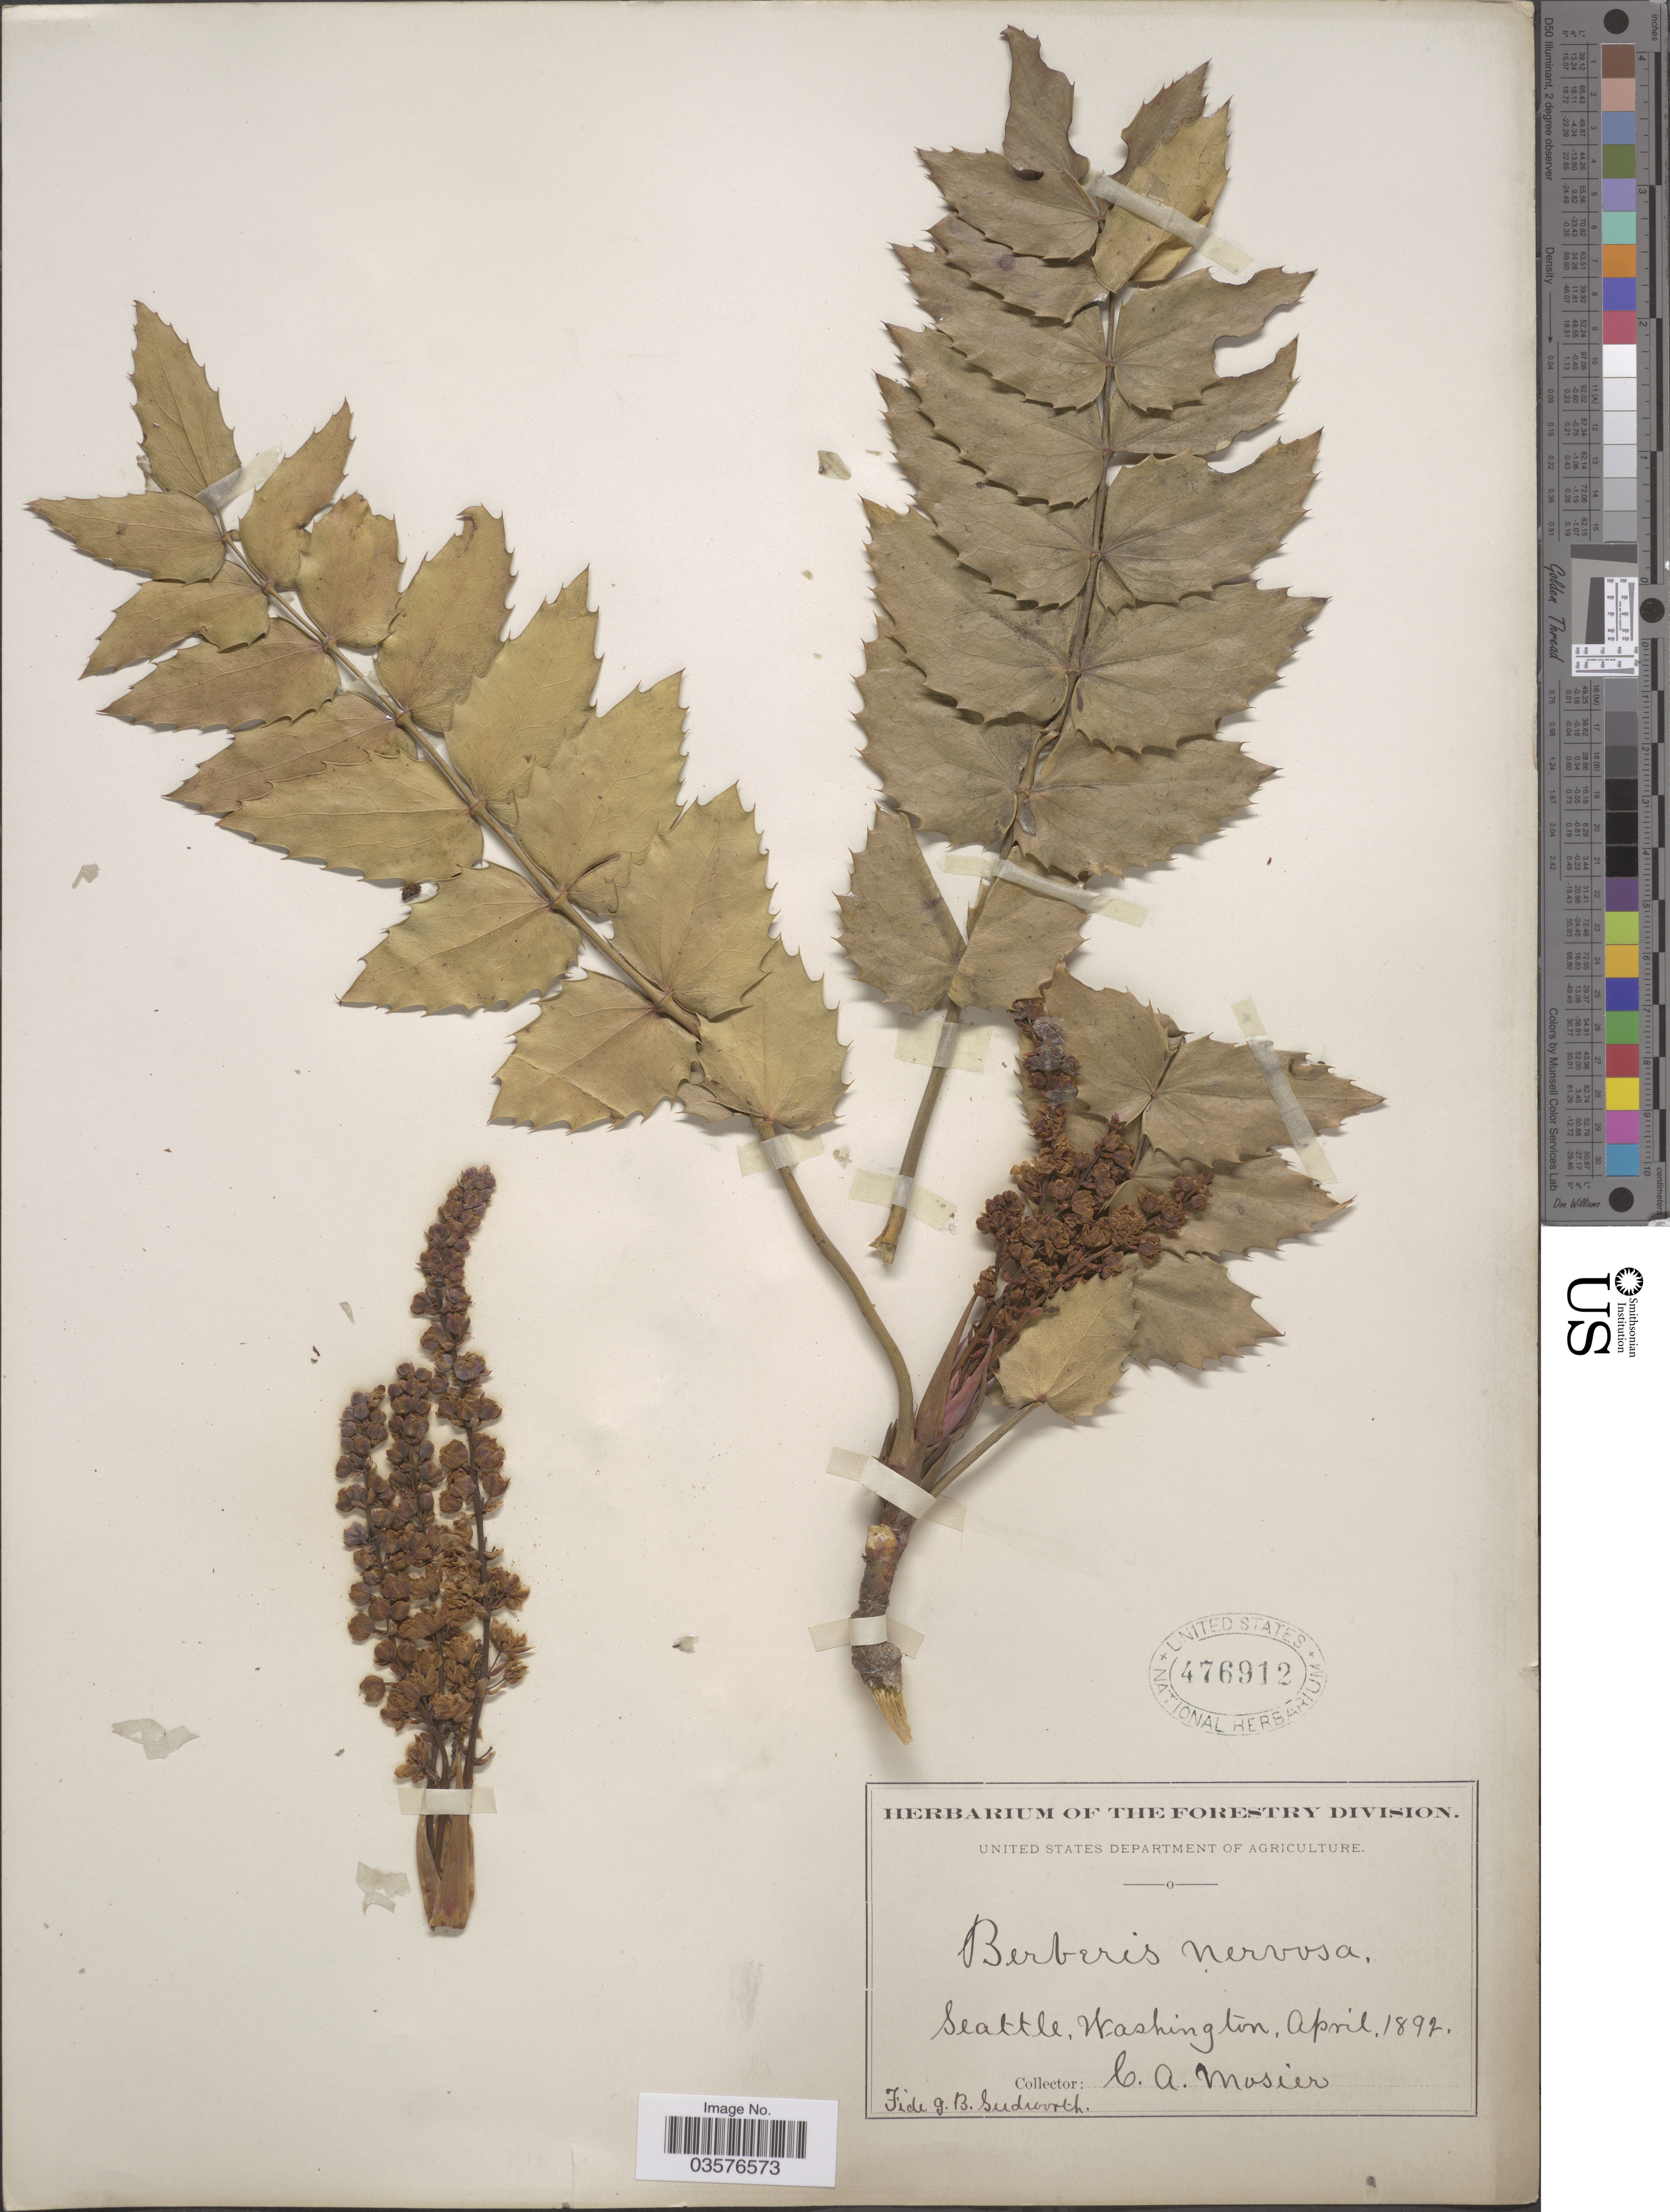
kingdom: Plantae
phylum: Tracheophyta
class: Magnoliopsida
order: Ranunculales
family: Berberidaceae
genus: Mahonia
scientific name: Mahonia nervosa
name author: (Pursh) Nutt.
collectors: C. A. Mosier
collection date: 1892-04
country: United States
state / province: Washington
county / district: King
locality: Seattle.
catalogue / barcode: US 476912